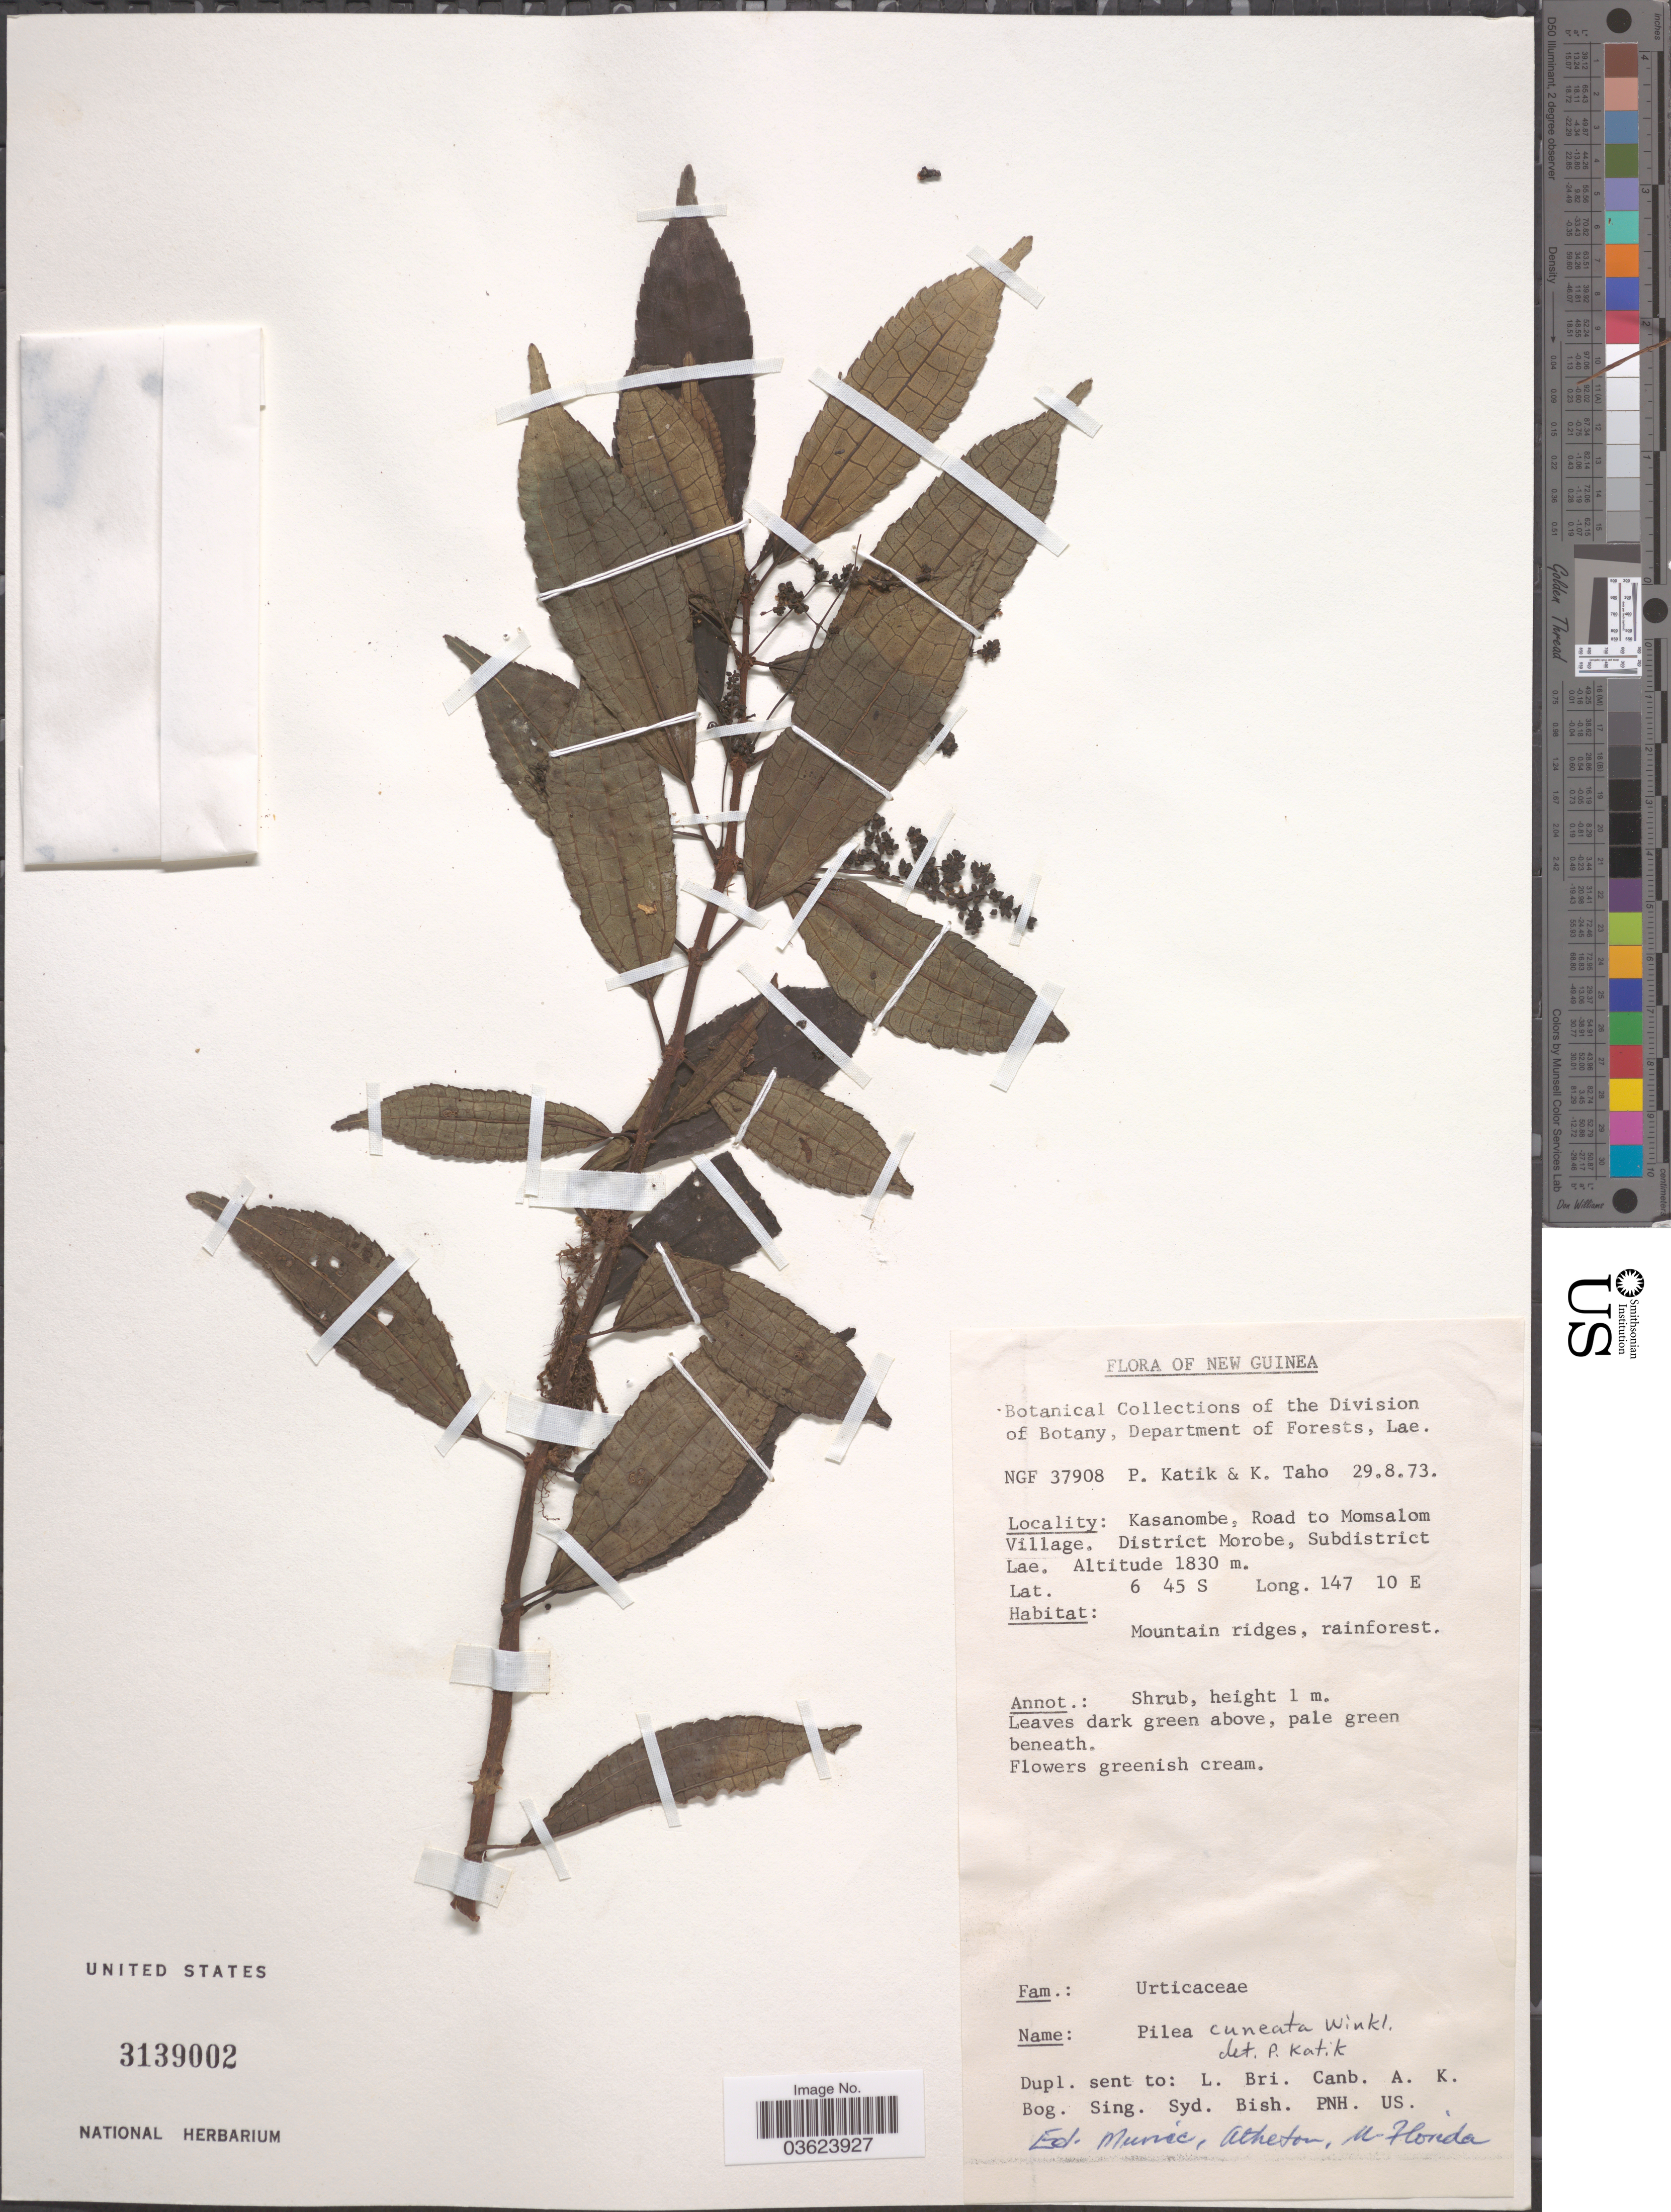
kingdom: Plantae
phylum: Tracheophyta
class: Magnoliopsida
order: Rosales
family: Urticaceae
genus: Pilea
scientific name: Pilea cuneata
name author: H.J.P. Winkl.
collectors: P. Katik & K. Taho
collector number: NGF37908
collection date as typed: Transcribed d/m/y: 29/8/73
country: Papua New Guinea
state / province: Morobe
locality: New Guinea. Kasanombe, Road to Momsalom Village. District Morobe, Subdistrict Lae.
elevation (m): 1830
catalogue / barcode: US 3139002